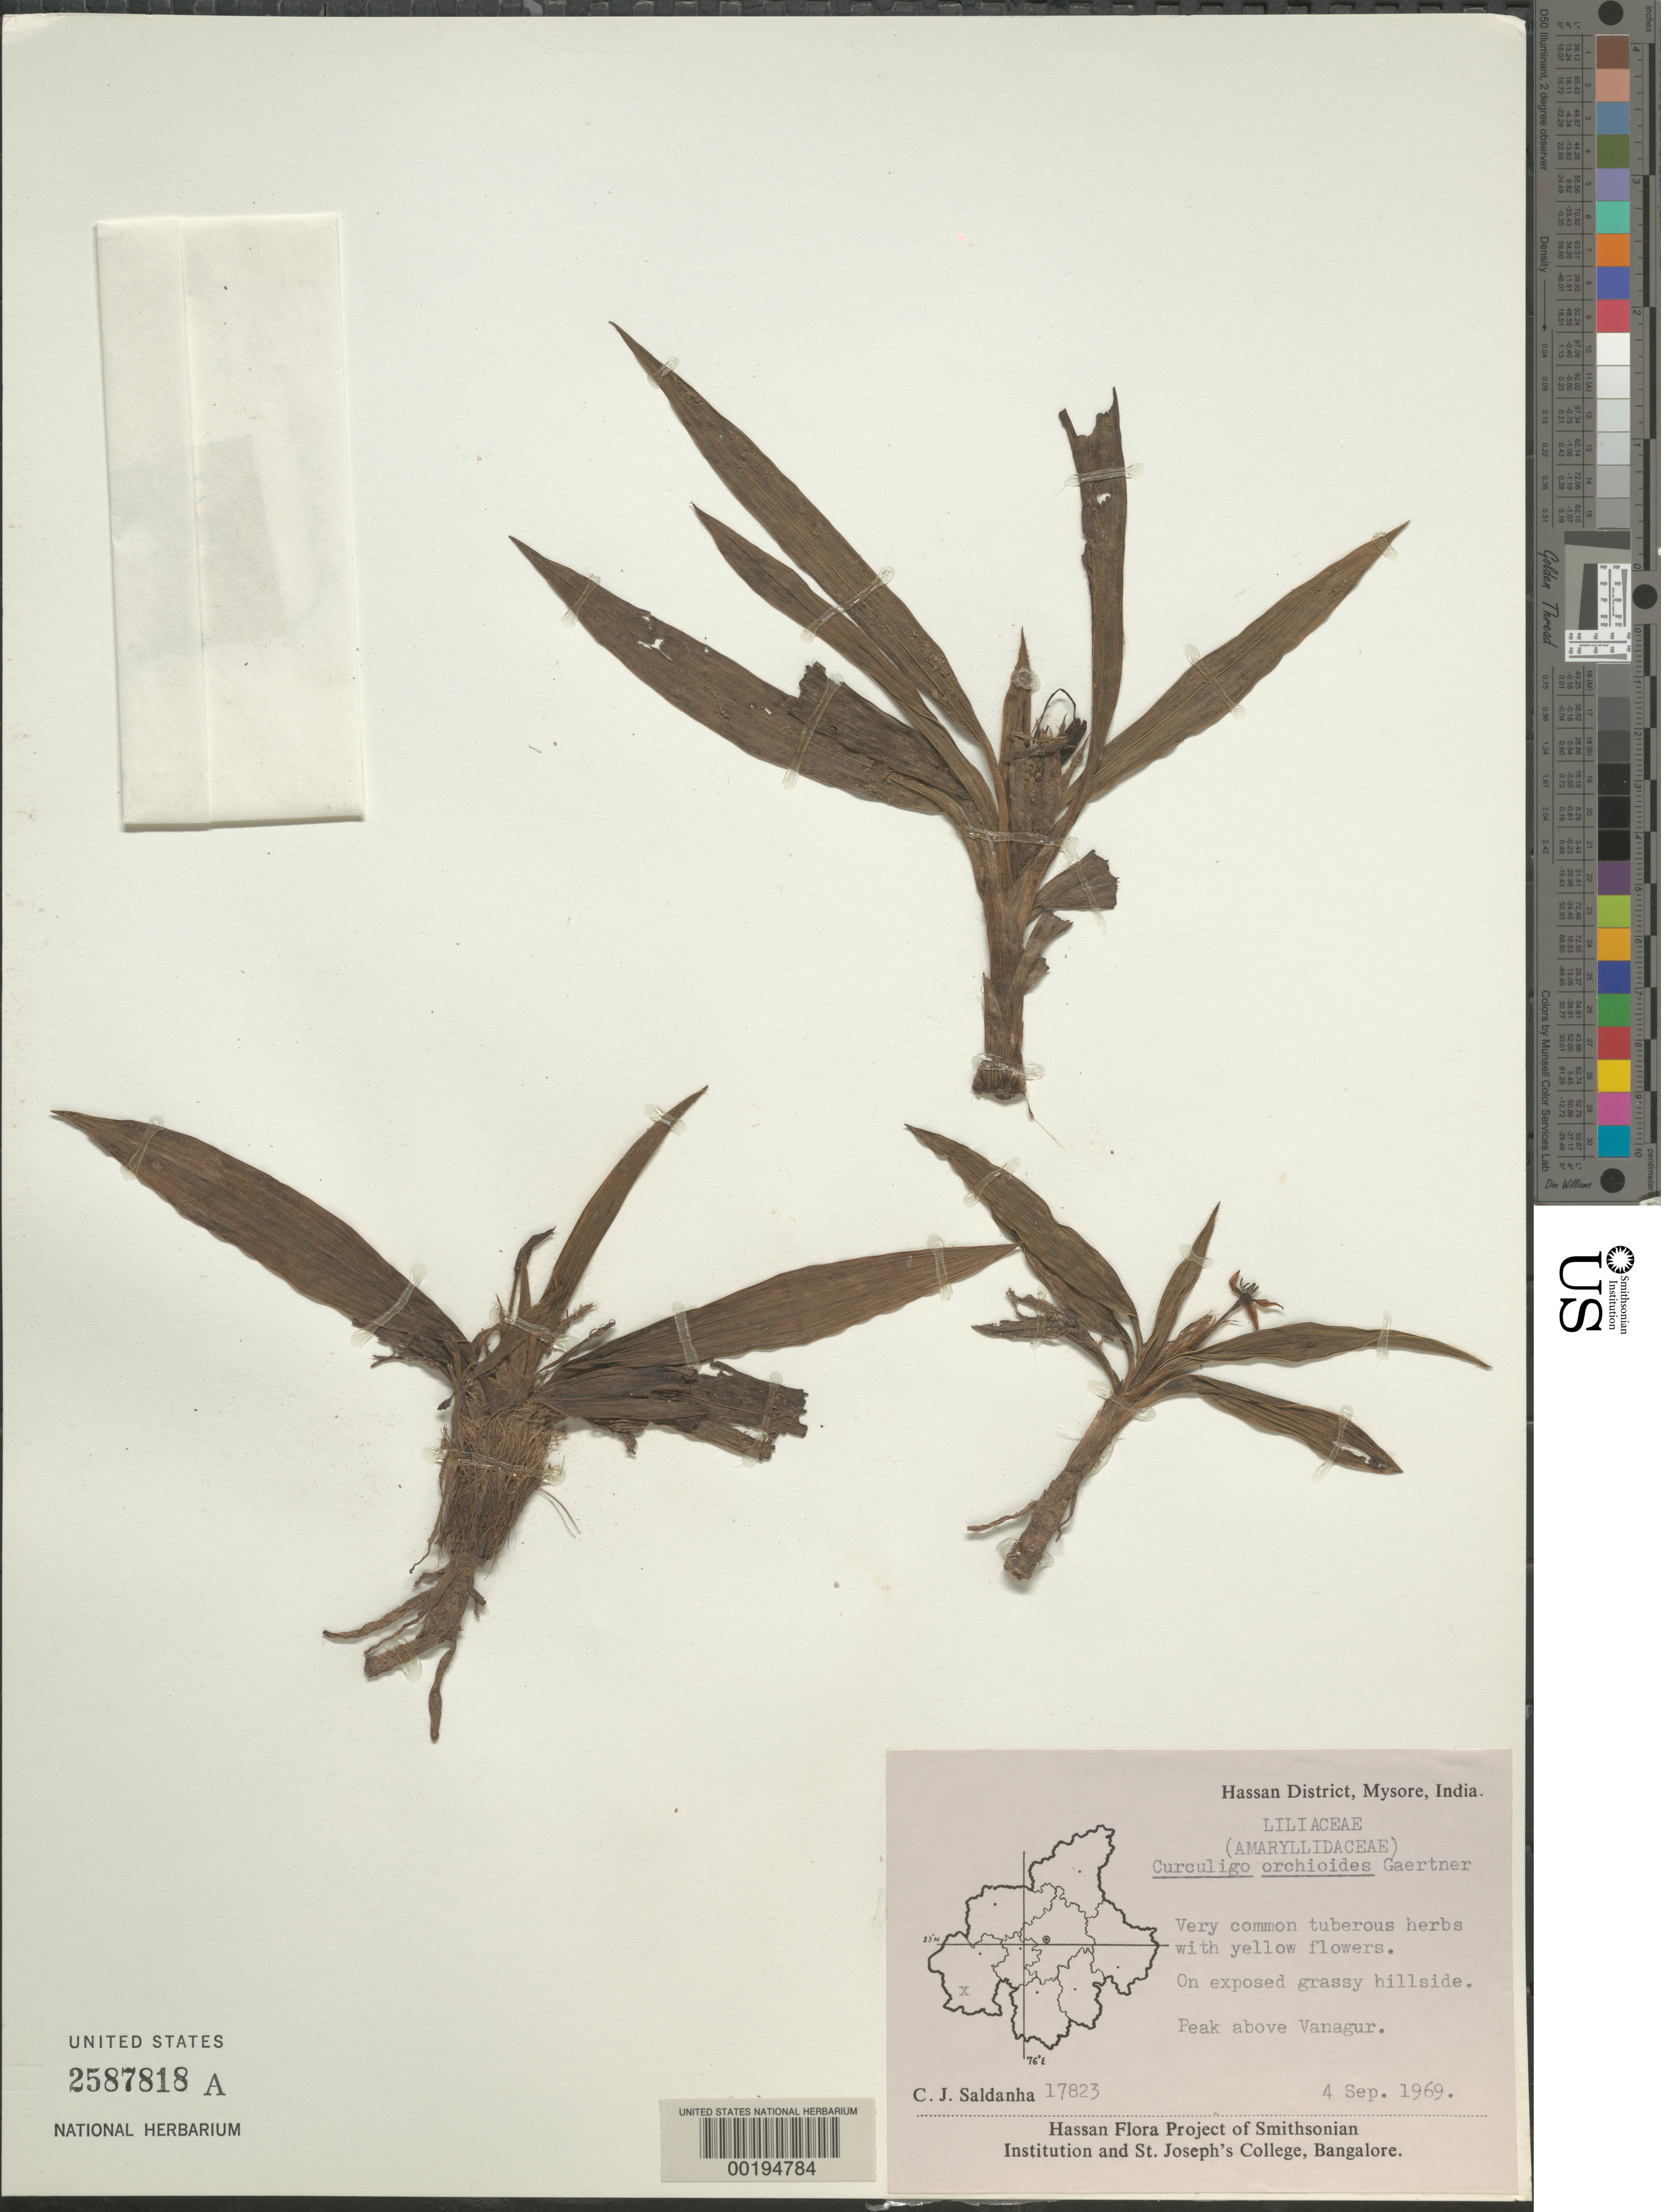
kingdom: Plantae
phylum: Tracheophyta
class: Liliopsida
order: Asparagales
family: Hypoxidaceae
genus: Curculigo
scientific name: Curculigo orchioides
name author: Gaertn.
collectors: C. J. Saldanha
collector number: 17823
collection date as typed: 04 Sep 1969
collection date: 1969-09-04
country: India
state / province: Karnataka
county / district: Hassan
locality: Peak above vanagur, mysore state [mysore state = karnataka.]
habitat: On exposed grassy hillside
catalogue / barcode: US 2587818A